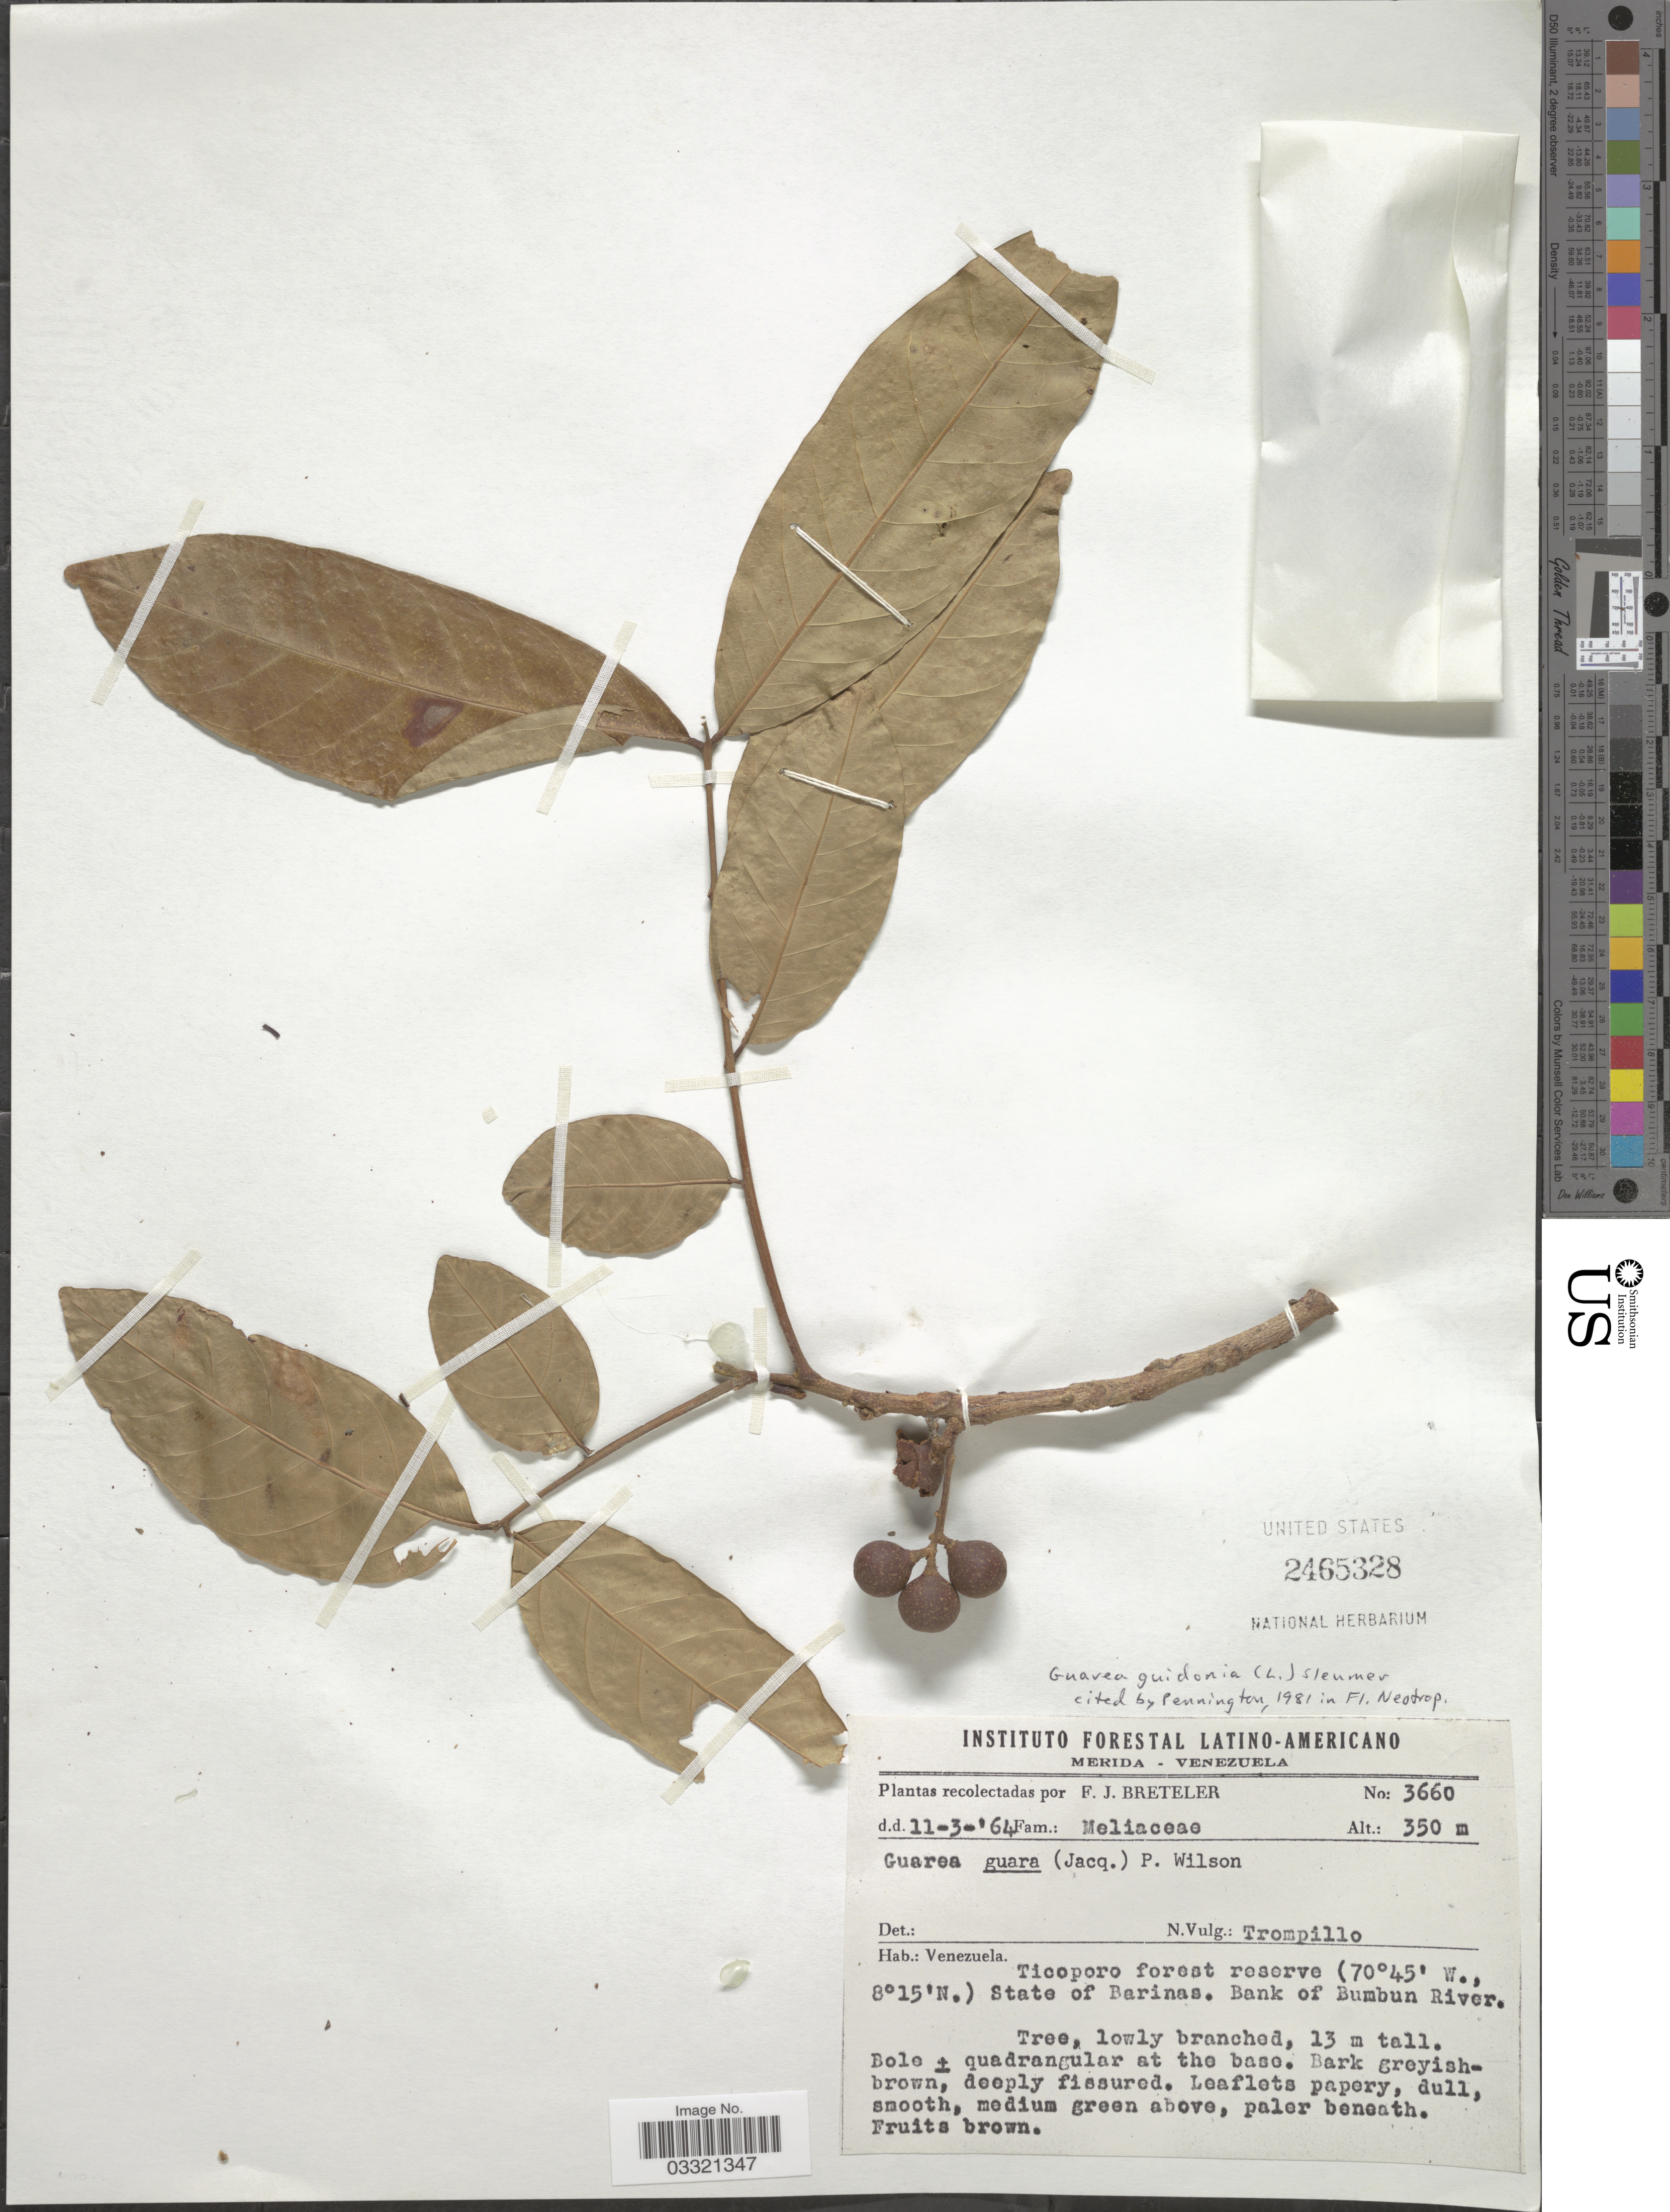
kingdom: Plantae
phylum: Tracheophyta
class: Magnoliopsida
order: Sapindales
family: Meliaceae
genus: Guarea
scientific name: Guarea guidonia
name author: (L.) Sleumer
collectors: F. J. Breteler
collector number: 3660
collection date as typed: Transcribed d/m/y: 11/3/64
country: Venezuela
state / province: Barinas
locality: Ticoporo forest reserve. Bank of Bumbun River.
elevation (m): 350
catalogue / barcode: US 2465328